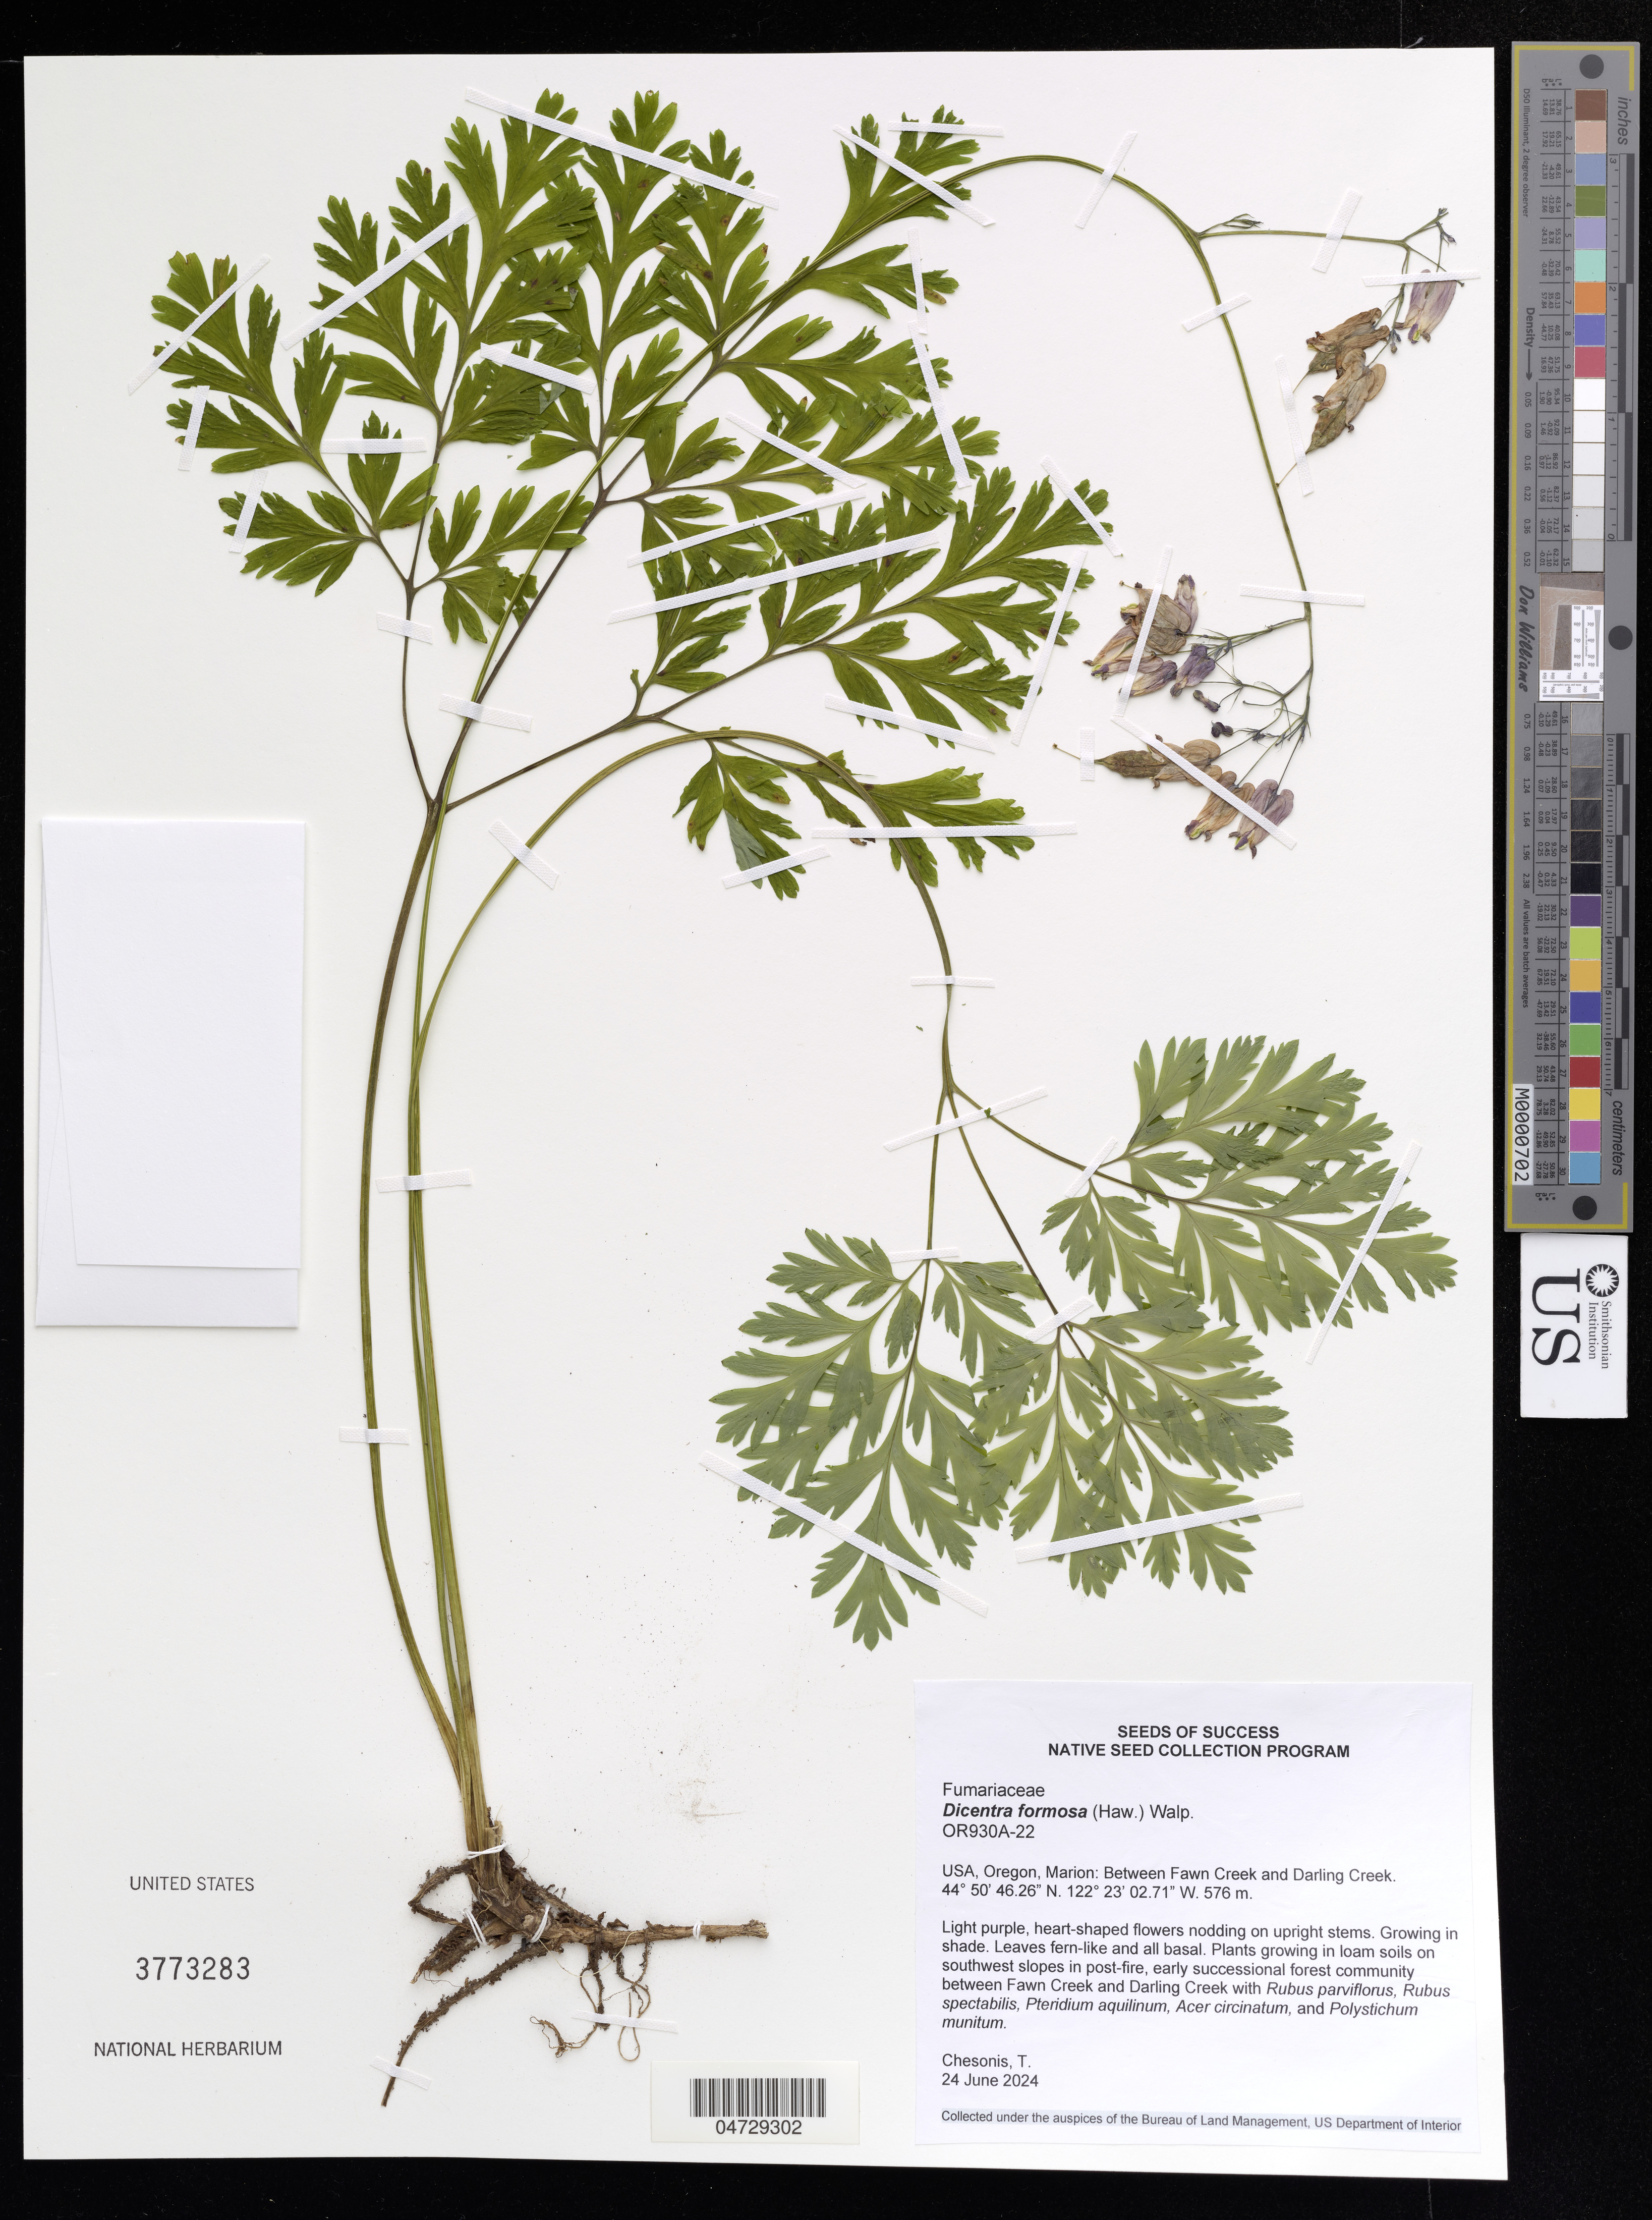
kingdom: Plantae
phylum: Tracheophyta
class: Magnoliopsida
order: Ranunculales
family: Papaveraceae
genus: Dicentra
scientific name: Dicentra formosa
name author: (Haw.) Walp.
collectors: T. Chesonis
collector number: OR930A-22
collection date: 2024-06-24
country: United States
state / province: Oregon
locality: USA, Oregon, Marion: Between Fawn Creek and Darling Creek.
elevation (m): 576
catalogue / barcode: US 3773283